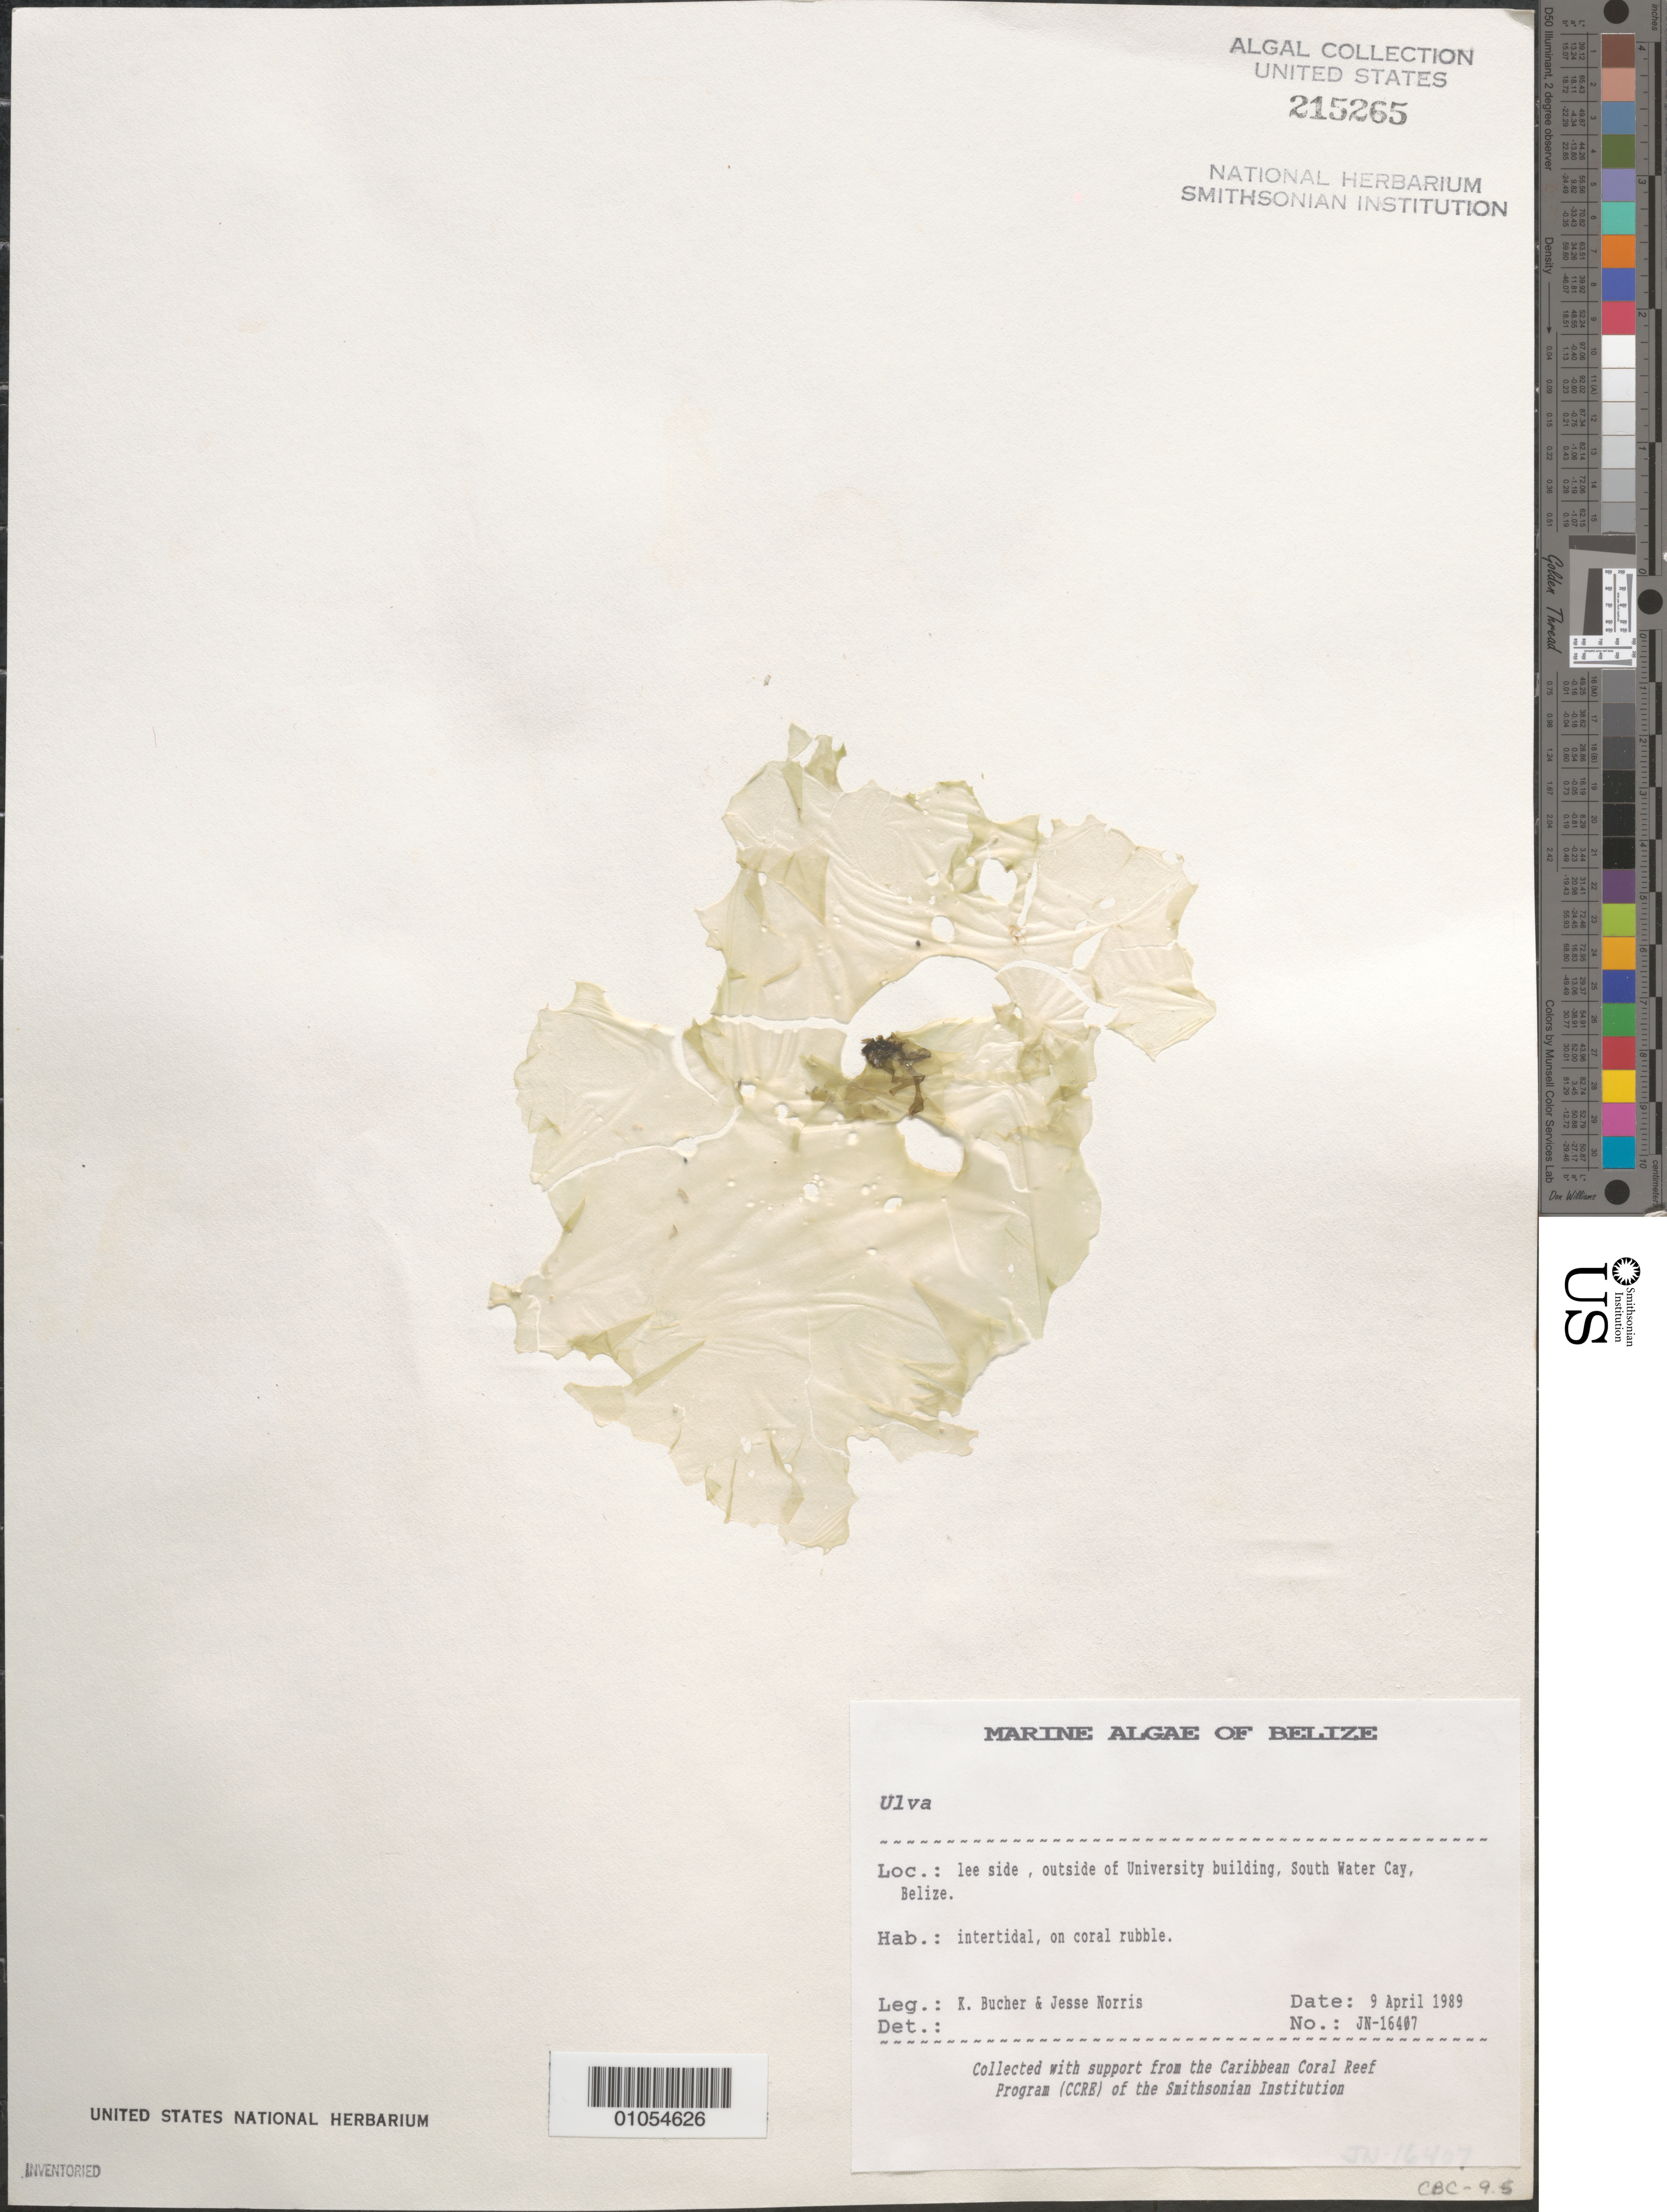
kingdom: Plantae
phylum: Chlorophyta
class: Ulvophyceae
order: Ulvales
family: Ulvaceae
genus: Ulva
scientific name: Ulva sp.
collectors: K. E. Bucher & J. A. Norris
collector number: JN-16407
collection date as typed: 09 Apr 1989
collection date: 1989-04-09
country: Belize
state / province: Stann Creek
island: South Water Cay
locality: Lee side, outside of University building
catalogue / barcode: US 215265